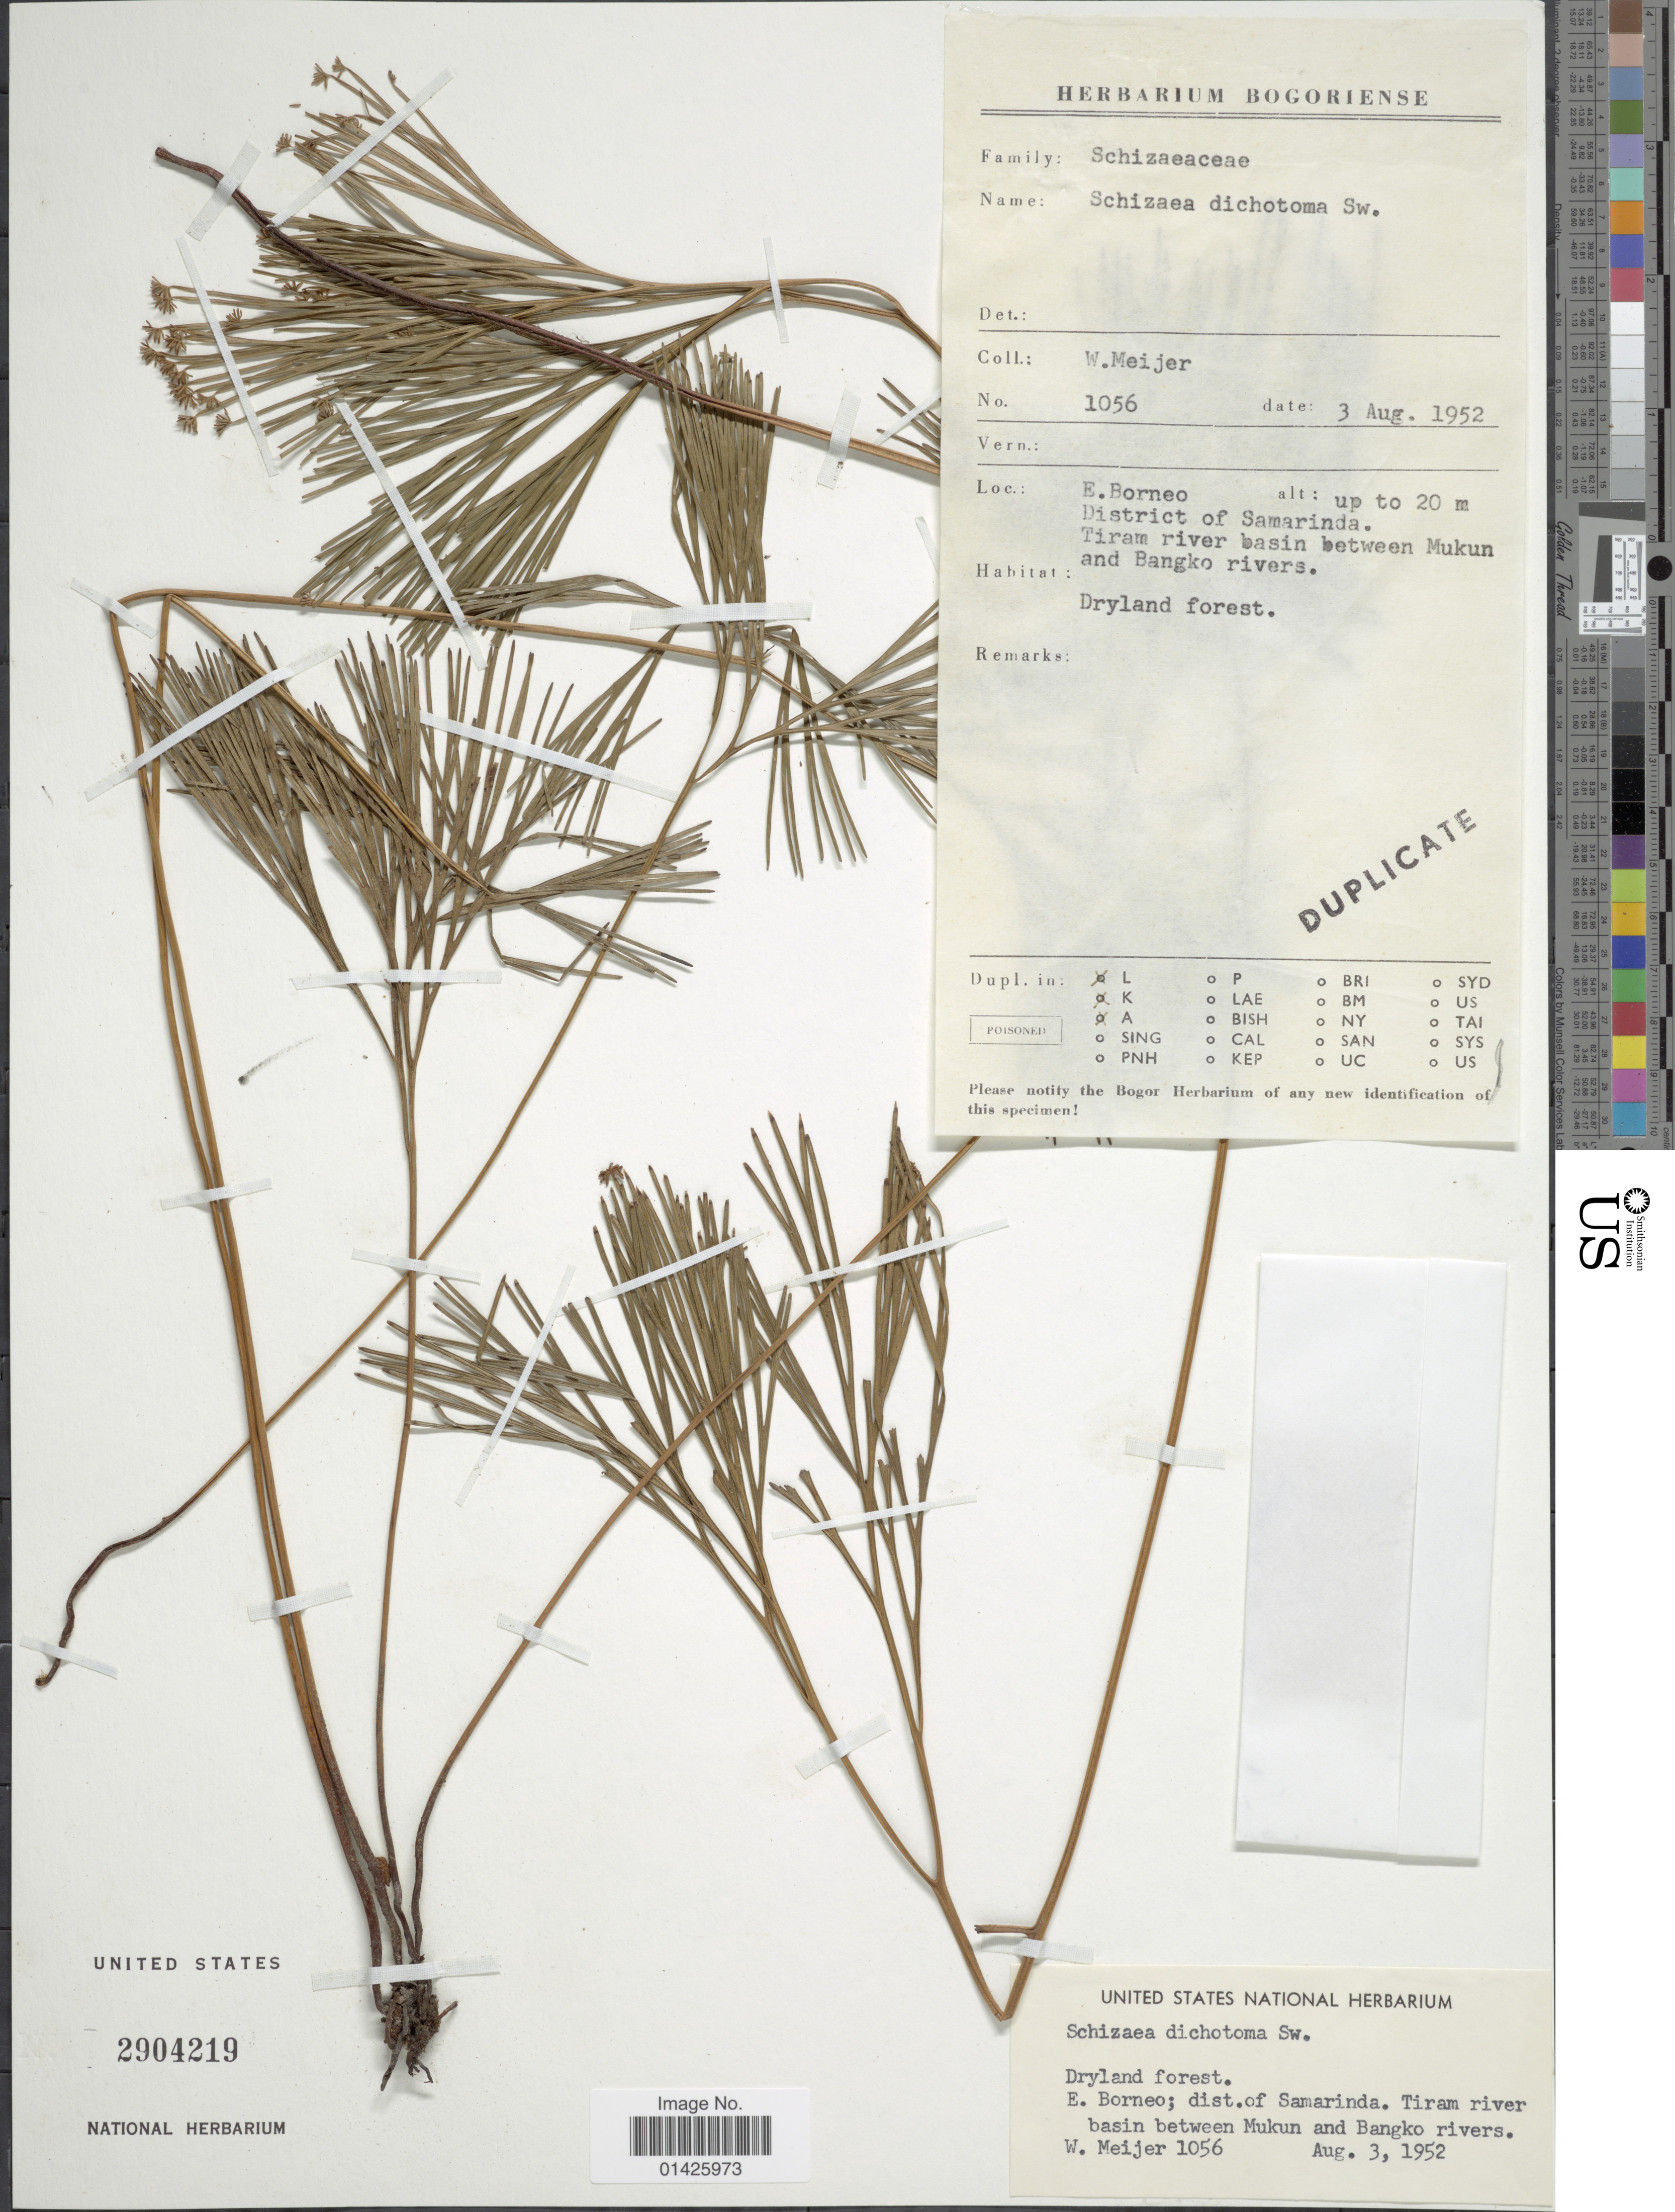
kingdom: Plantae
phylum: Tracheophyta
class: Polypodiopsida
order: Schizaeales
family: Schizaeaceae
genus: Schizaea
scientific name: Schizaea dichotoma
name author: (L.) J. Sm.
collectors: M. Meijer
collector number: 1056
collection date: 1952-08-03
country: Malaysia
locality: E. Borneo, distr. of Samarinda, Tiram river basin between Mukun and Bangko rivers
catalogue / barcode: US 2904219